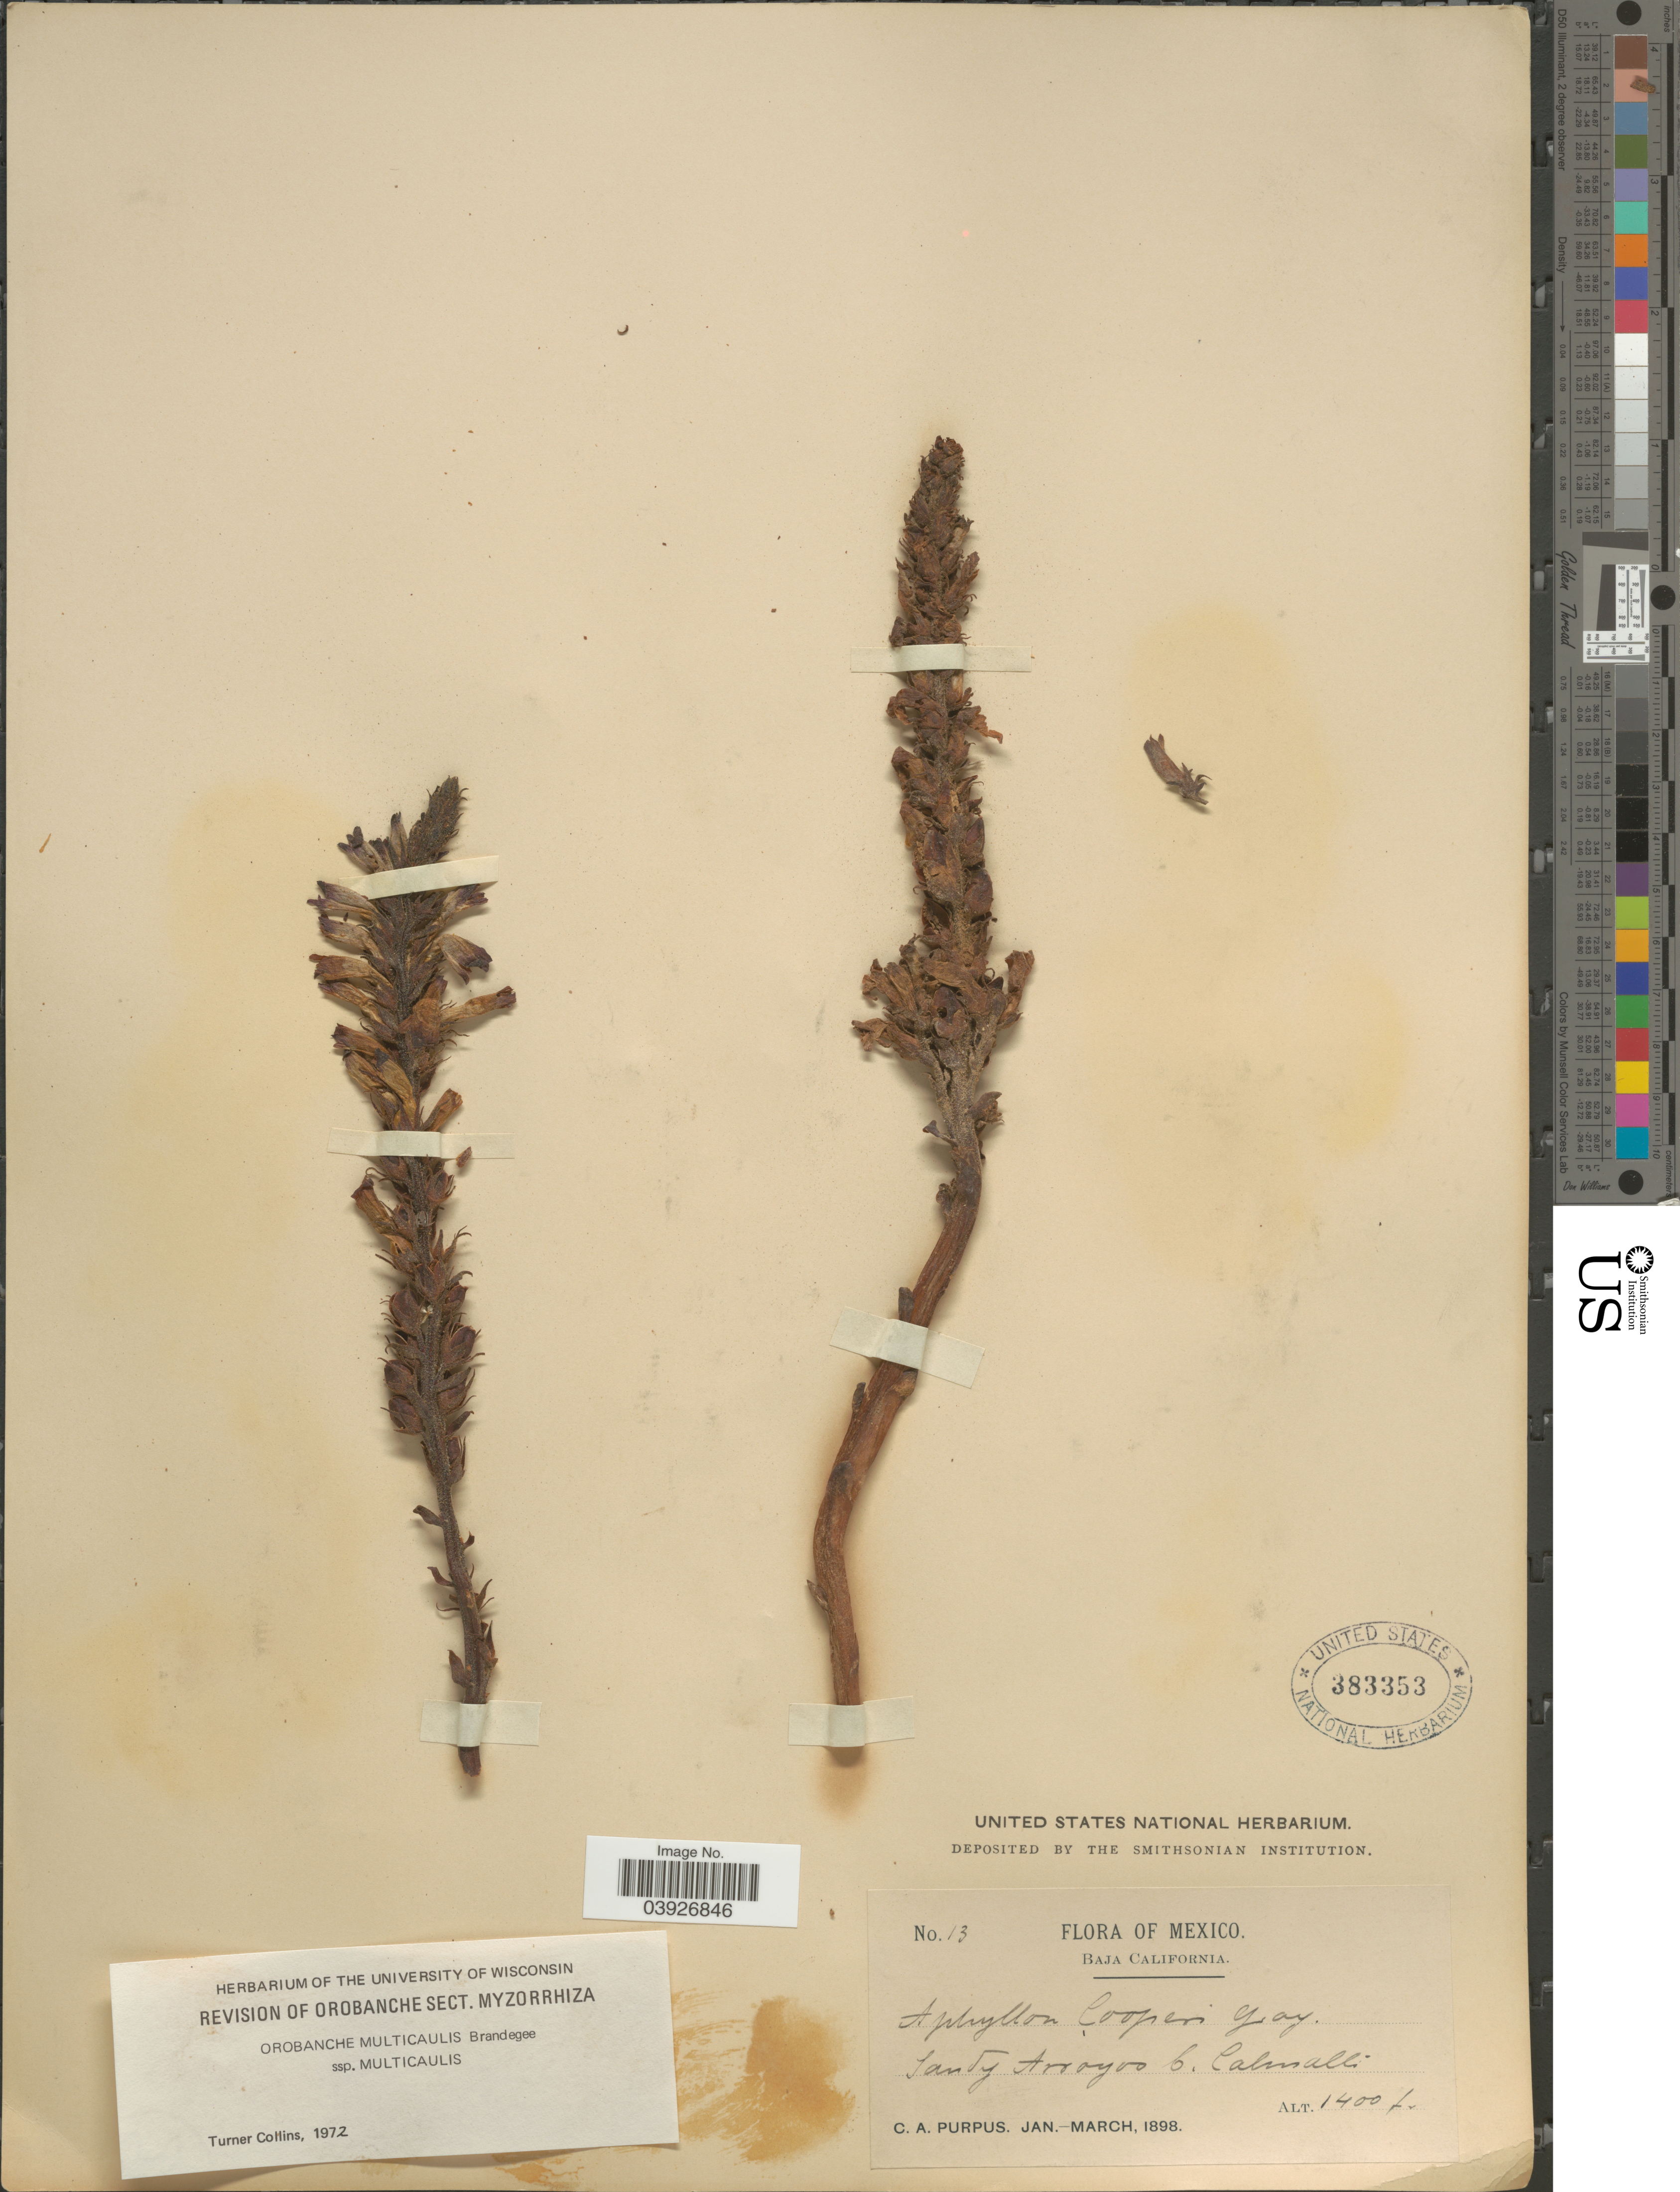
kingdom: Plantae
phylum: Tracheophyta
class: Magnoliopsida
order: Lamiales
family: Orobanchaceae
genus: Orobanche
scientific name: Orobanche multicaulis subsp. multicaulis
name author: Brandegee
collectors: C. A. Purpus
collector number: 13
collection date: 1898-01/1898-03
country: Mexico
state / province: Baja California Norte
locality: Sandy Arroyo G. Calmalli.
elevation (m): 427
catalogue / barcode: US 383353